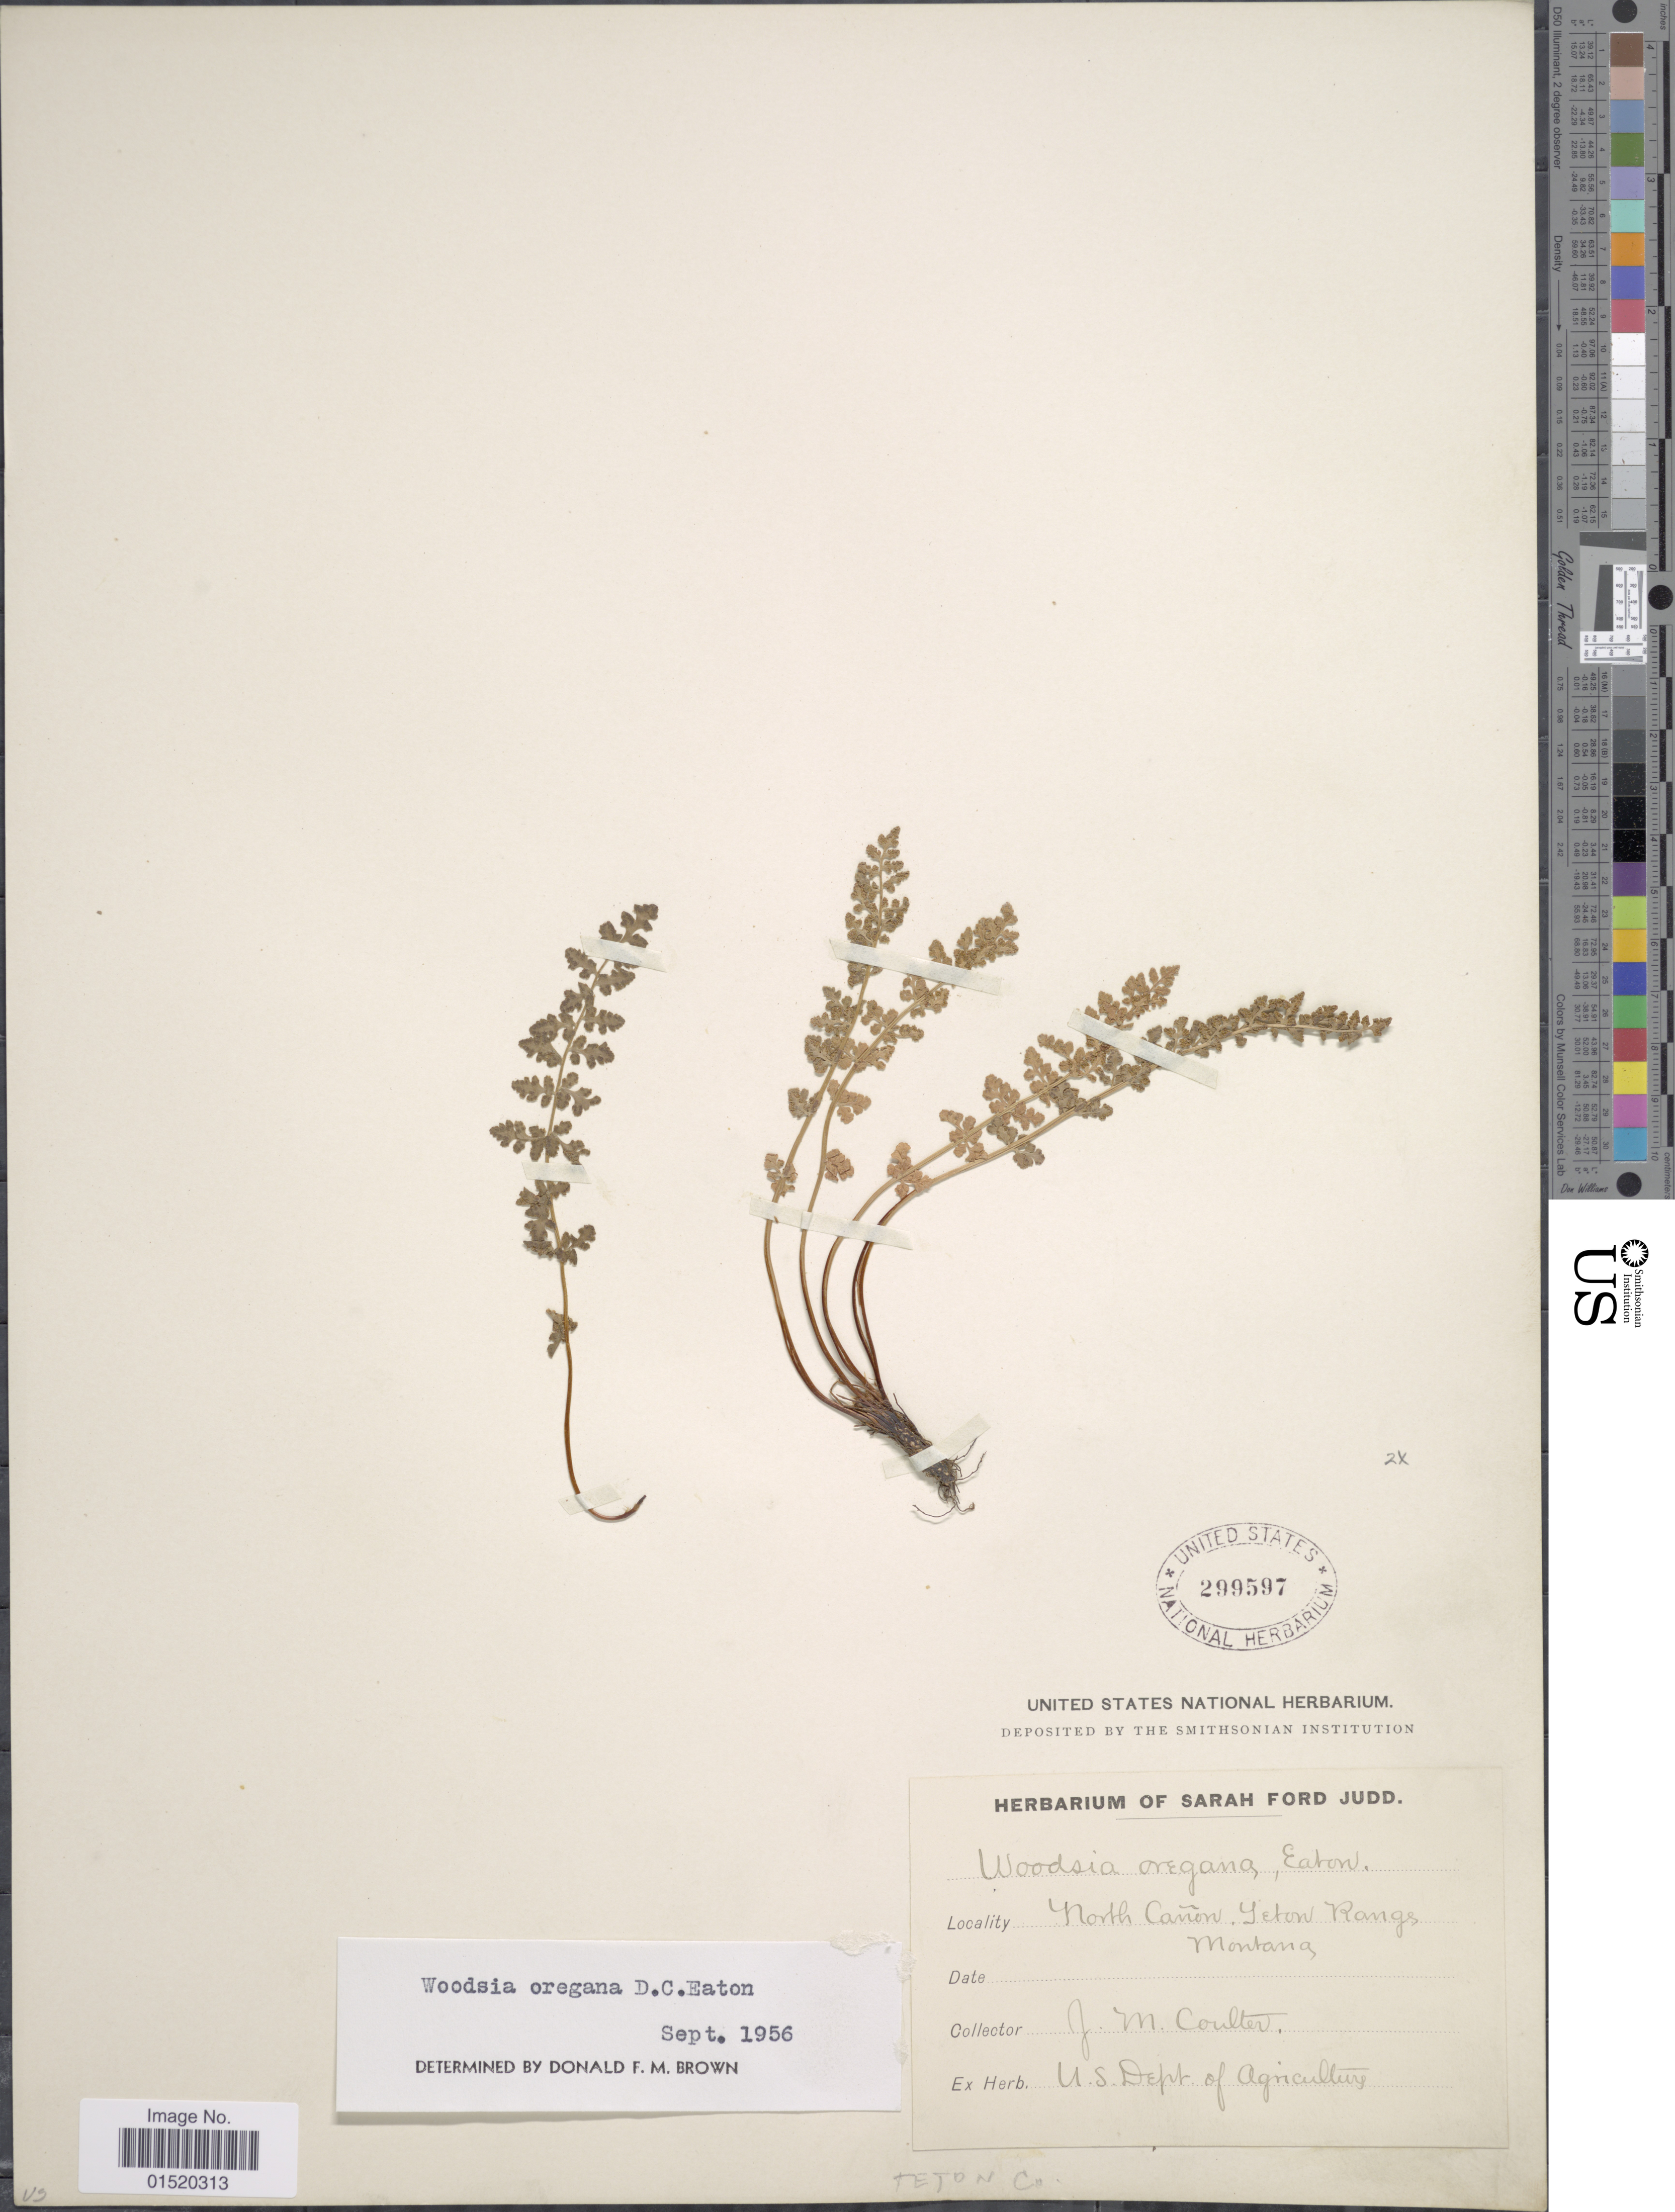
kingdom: Plantae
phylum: Tracheophyta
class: Polypodiopsida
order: Polypodiales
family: Woodsiaceae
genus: Woodsia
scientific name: Woodsia oregana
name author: D.C. Eaton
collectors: J. M. Coulter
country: United States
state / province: Montana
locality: North Cañon, Yeton Range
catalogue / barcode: US 299597